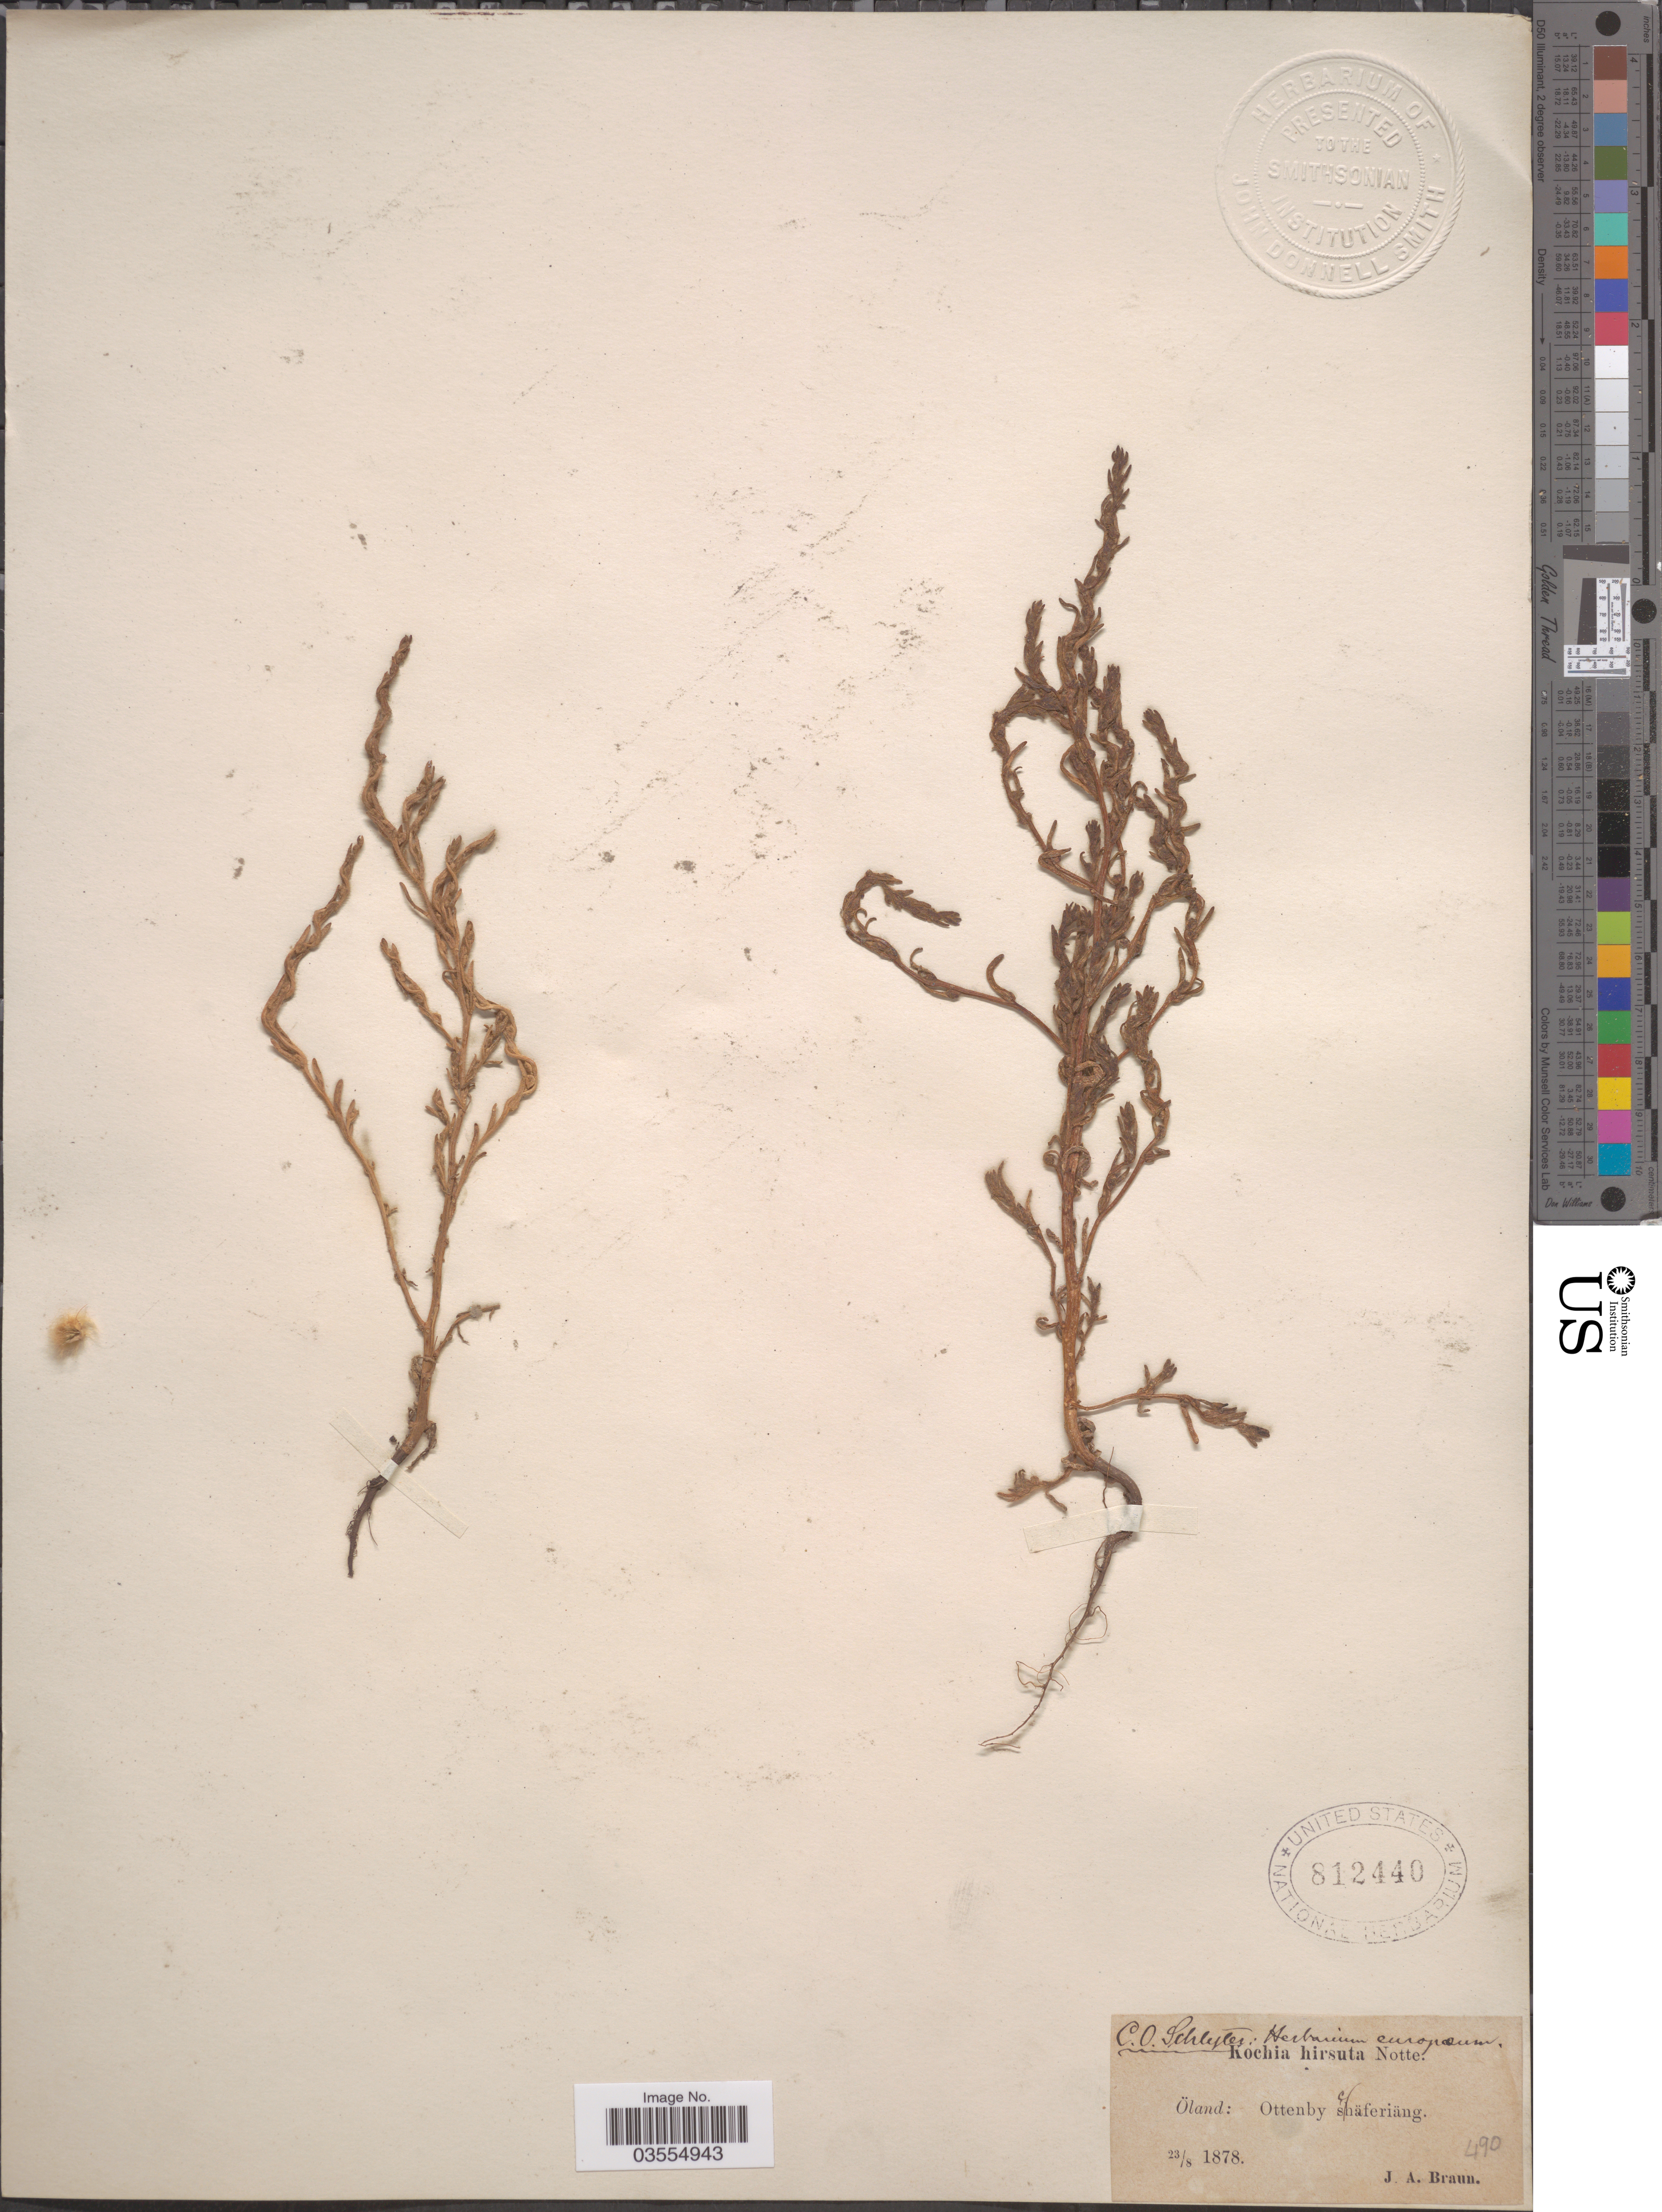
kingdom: Plantae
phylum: Tracheophyta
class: Magnoliopsida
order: Caryophyllales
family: Amaranthaceae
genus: Spirobassia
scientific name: Spirobassia hirsuta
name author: (L.) Freitag & G. Kadereit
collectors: J. A. Braun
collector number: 490?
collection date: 1878-08-23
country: Sweden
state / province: Kalmar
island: Oland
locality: Öland: Ottenby schäferiäng.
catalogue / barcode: US 812440